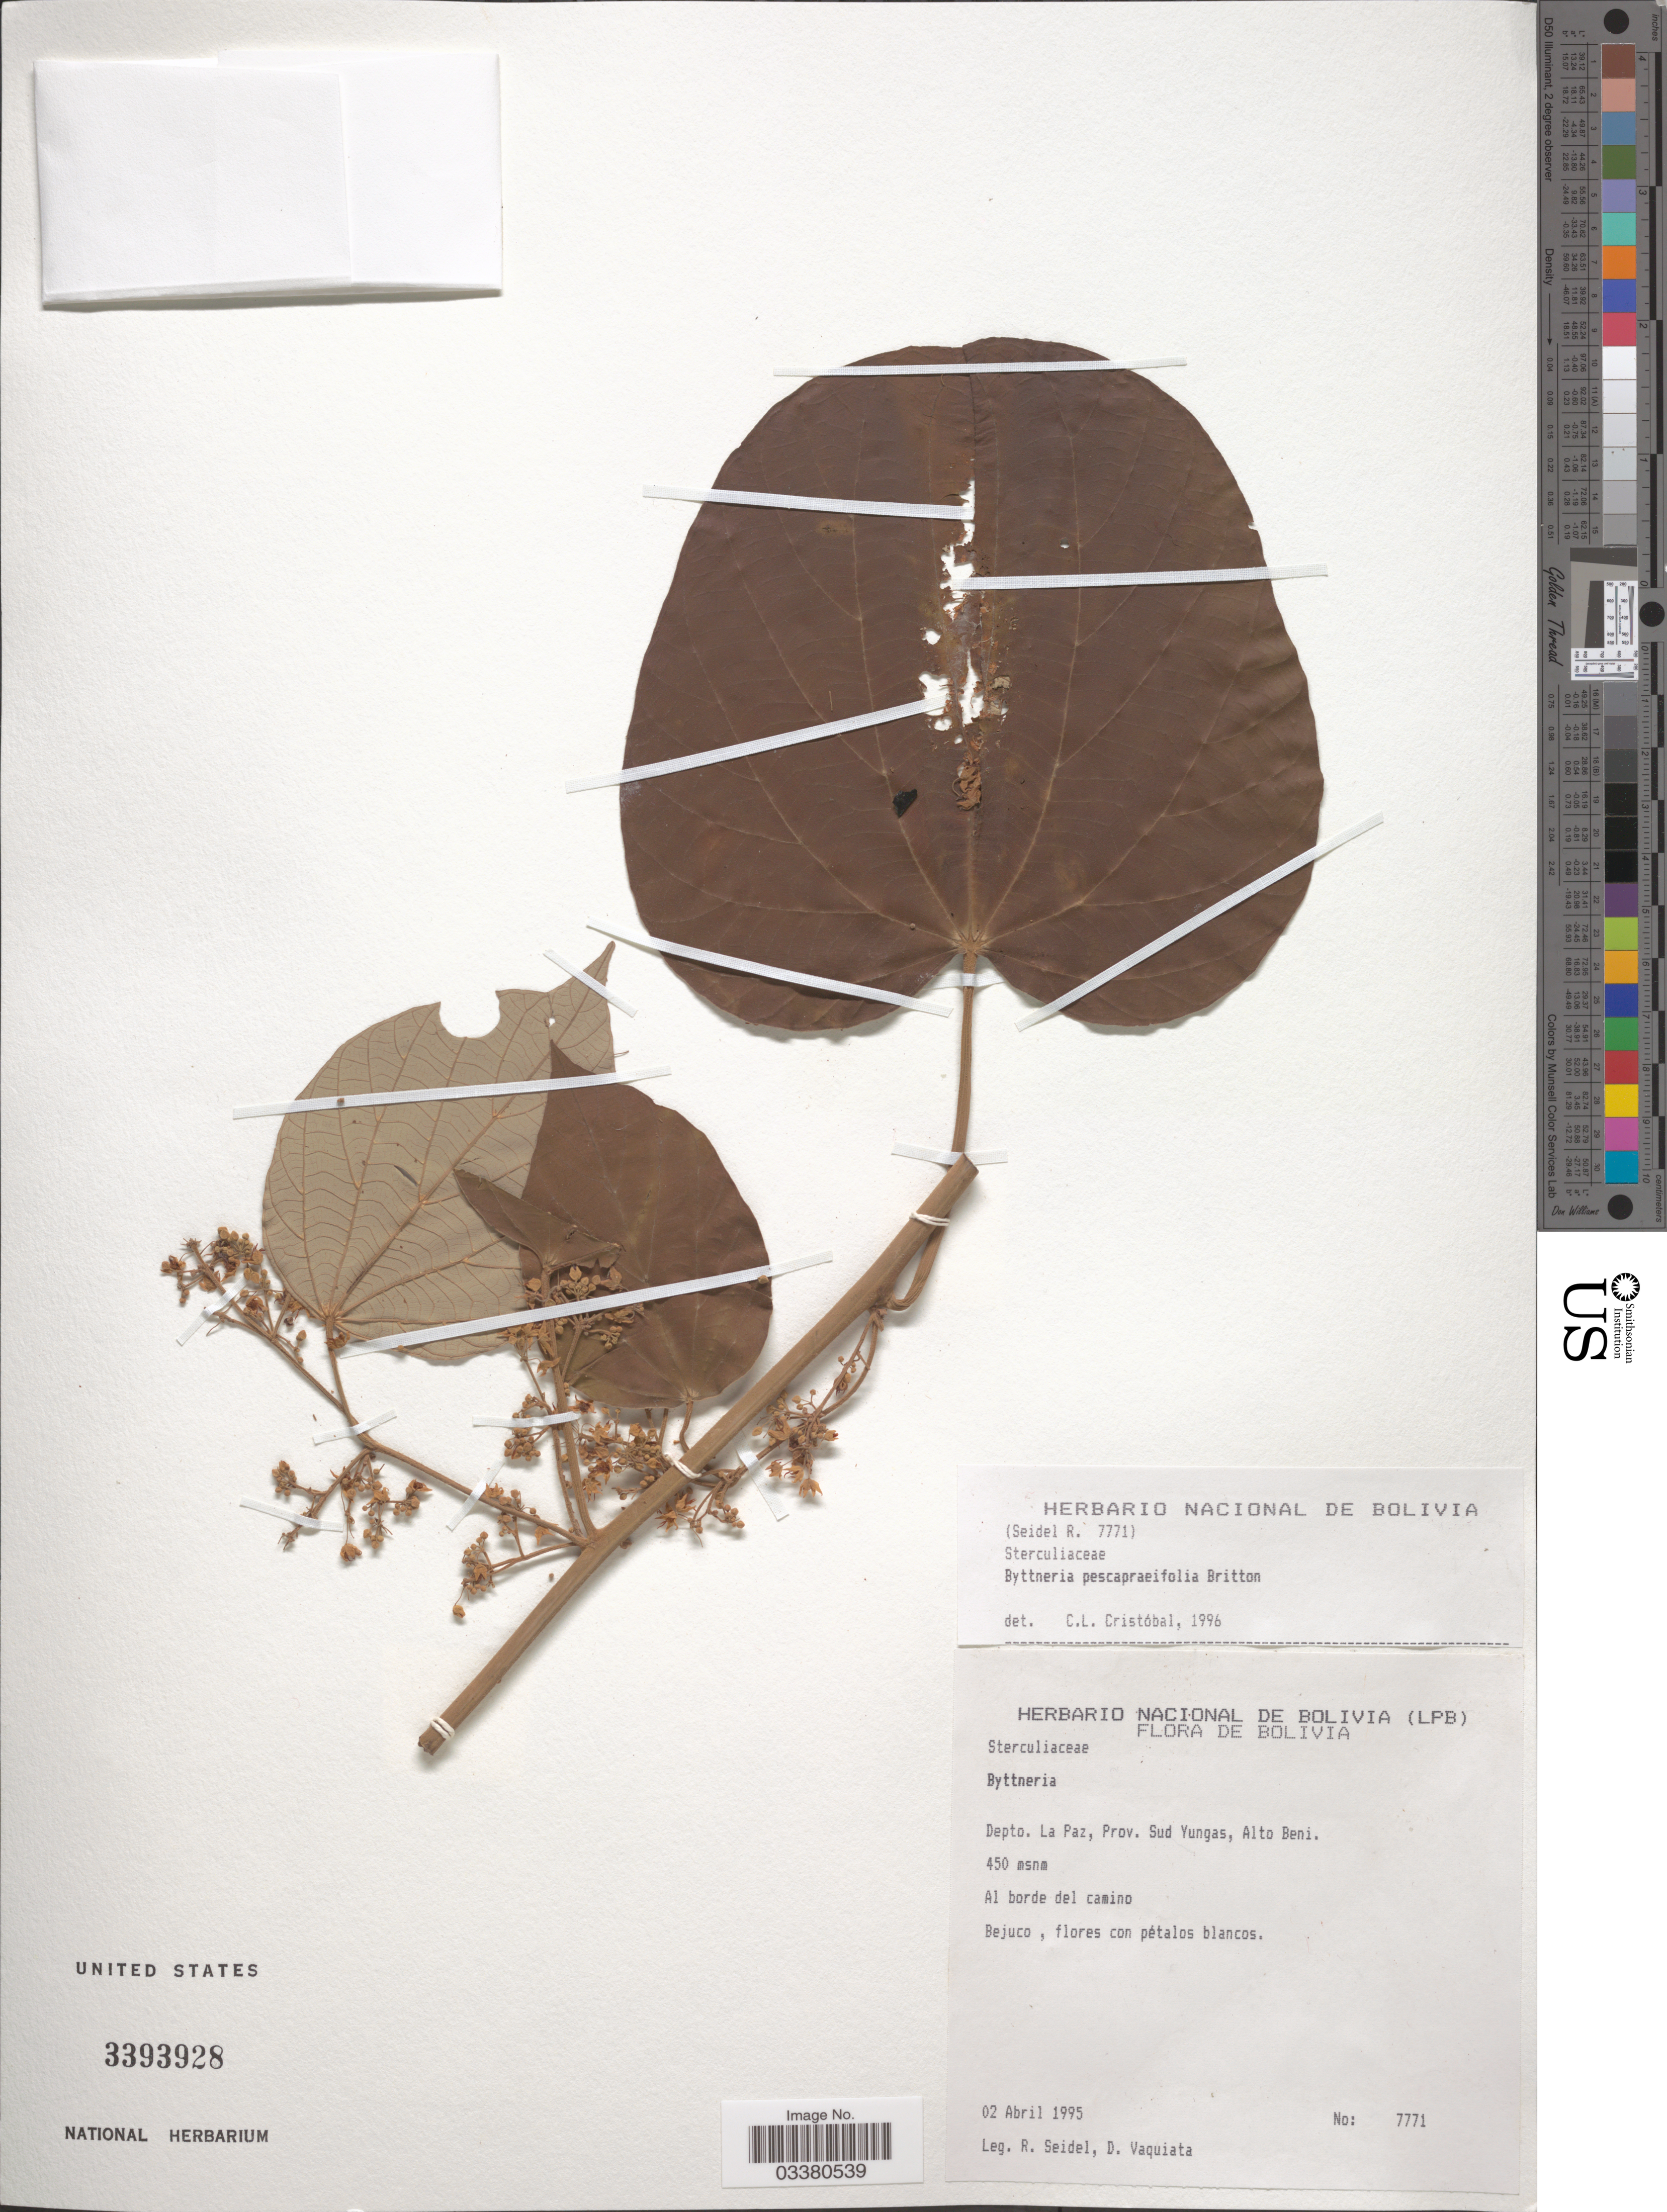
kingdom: Plantae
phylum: Tracheophyta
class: Magnoliopsida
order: Malvales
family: Malvaceae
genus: Byttneria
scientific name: Byttneria pescapriifolia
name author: Britton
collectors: R. Seidel & D. Vaquiata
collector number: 7771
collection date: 1995-04-02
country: Bolivia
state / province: La Paz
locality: Depto. La Paz, Prov. Sud Yungas, Alto Beni.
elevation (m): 450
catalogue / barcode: US 3393928